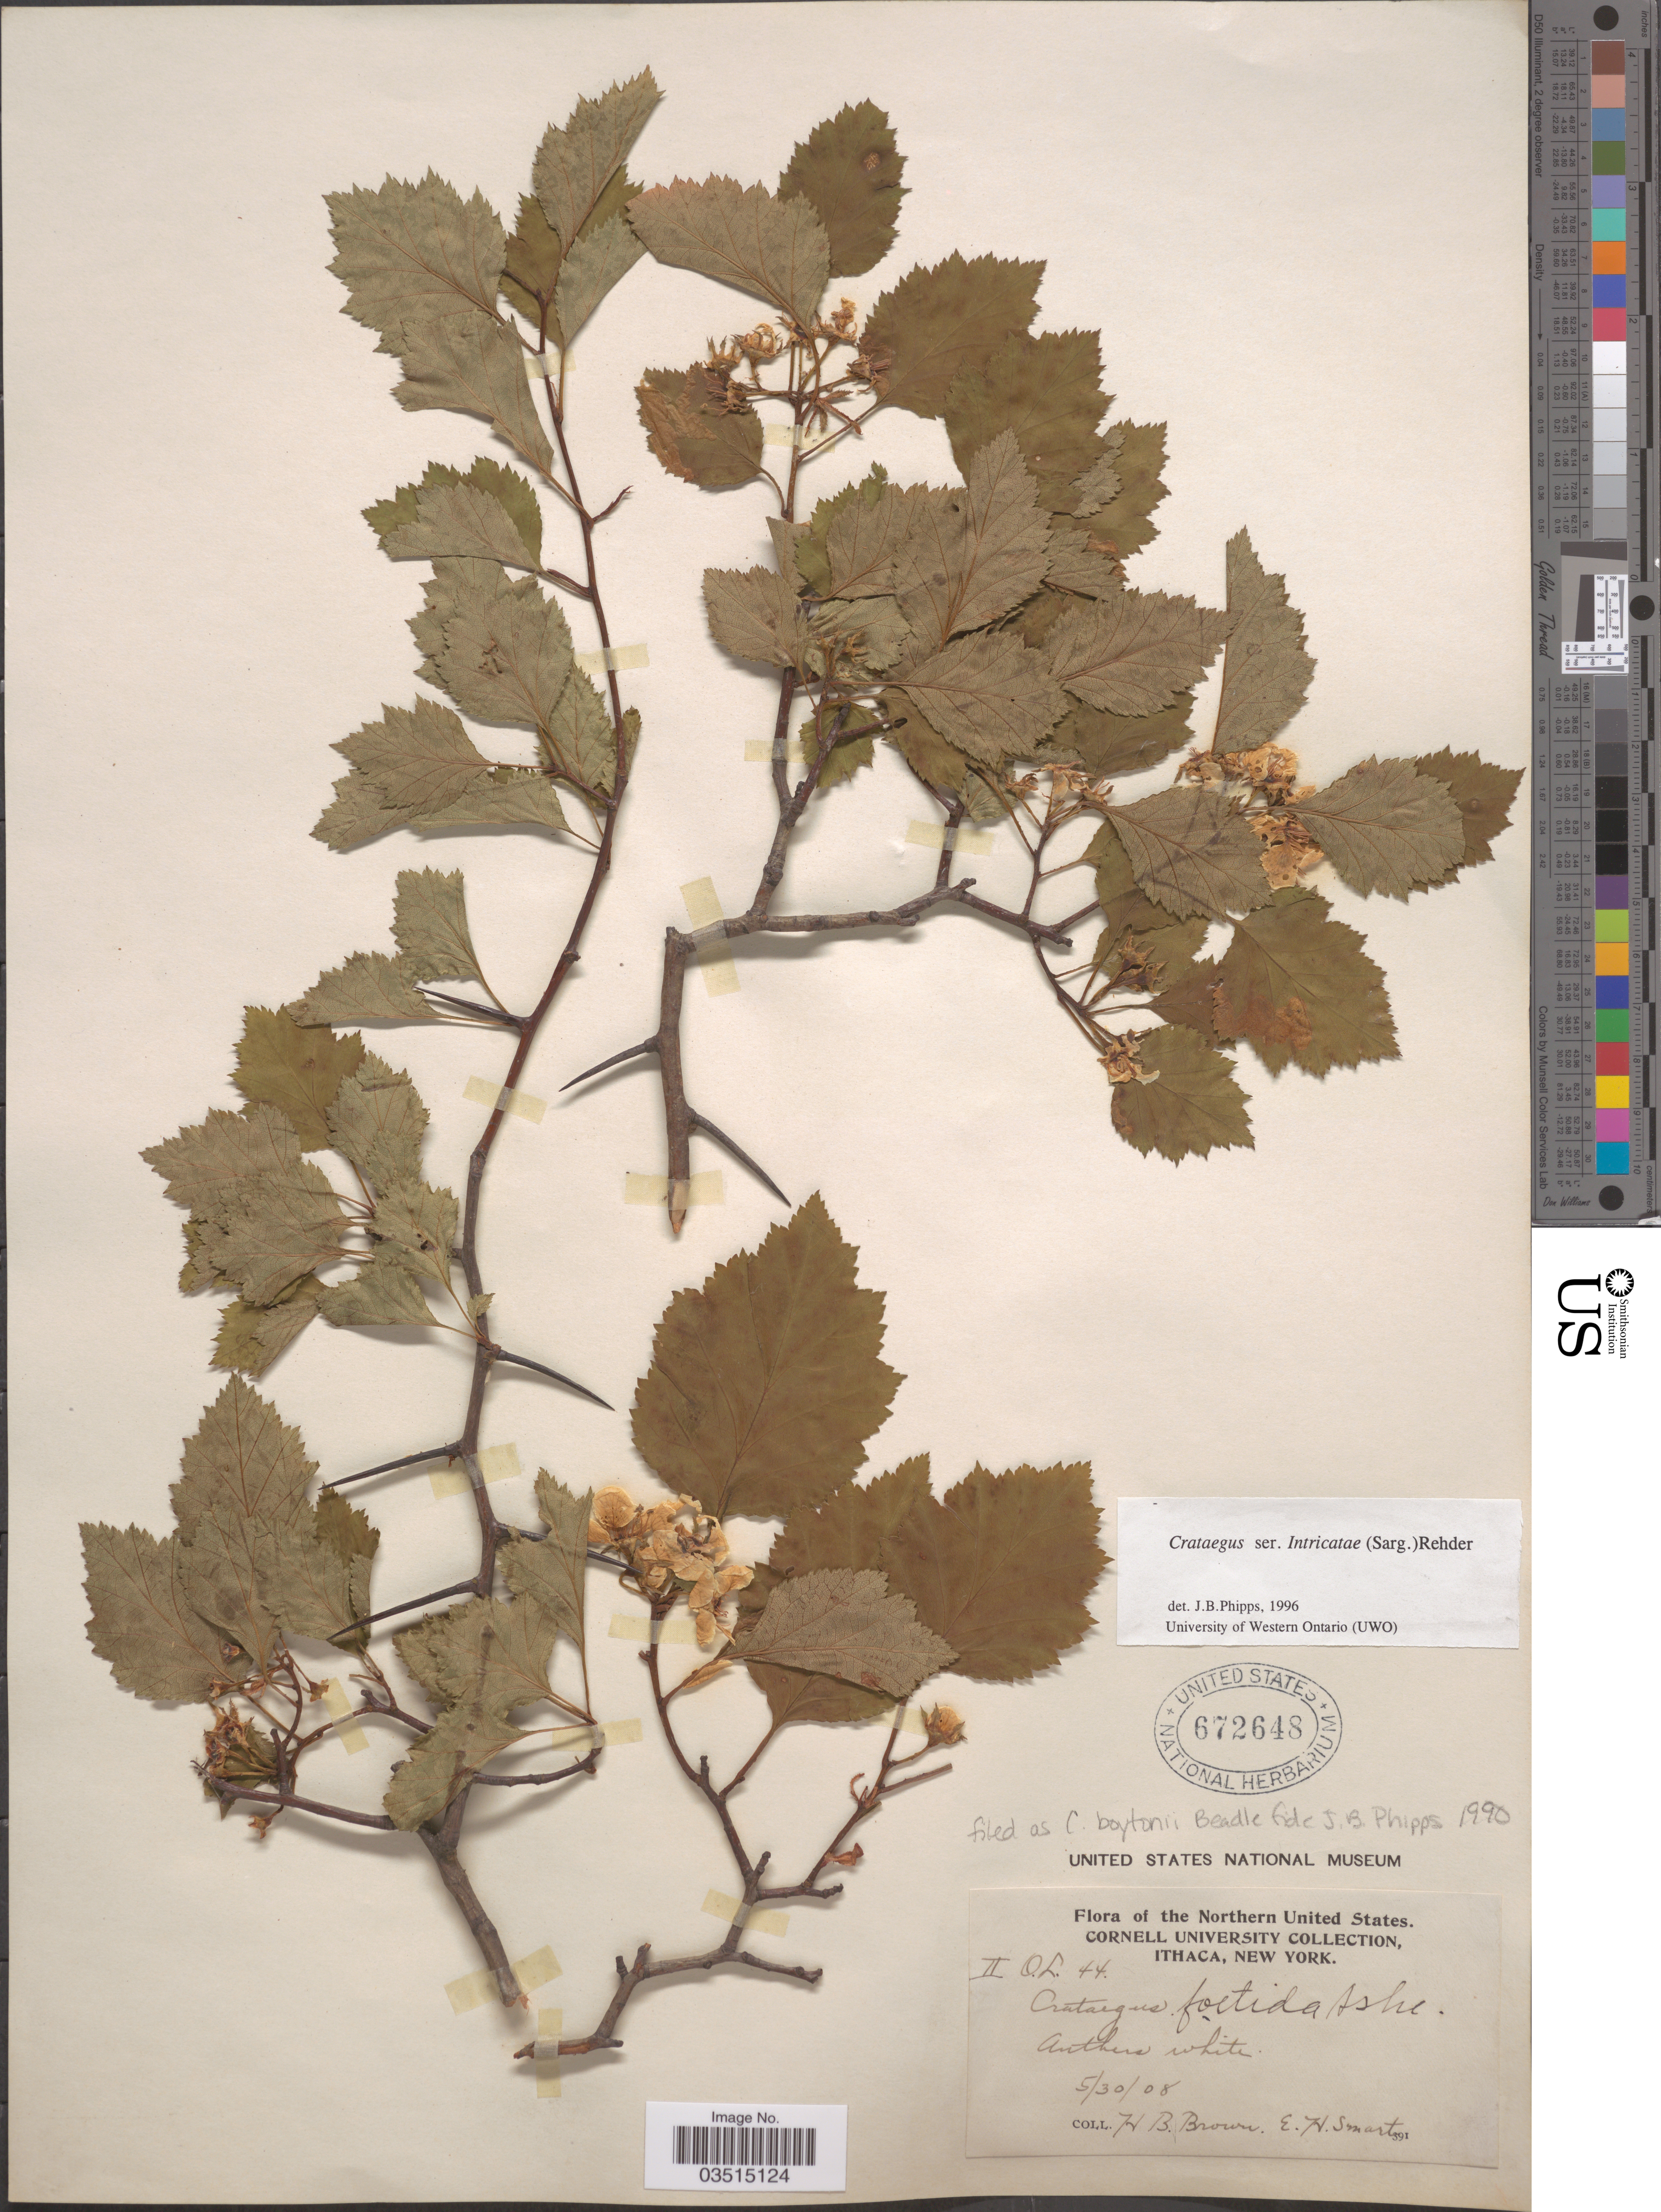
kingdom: Plantae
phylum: Tracheophyta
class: Magnoliopsida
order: Rosales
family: Rosaceae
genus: Crataegus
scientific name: Crataegus intricata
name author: Lange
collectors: H. B. Brown & E. Smart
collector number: IIOL44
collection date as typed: Transcribed d/m/y: 30/5/8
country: United States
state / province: New York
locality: Northern United States. Anthus white. [unsure placement]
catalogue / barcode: US 672648